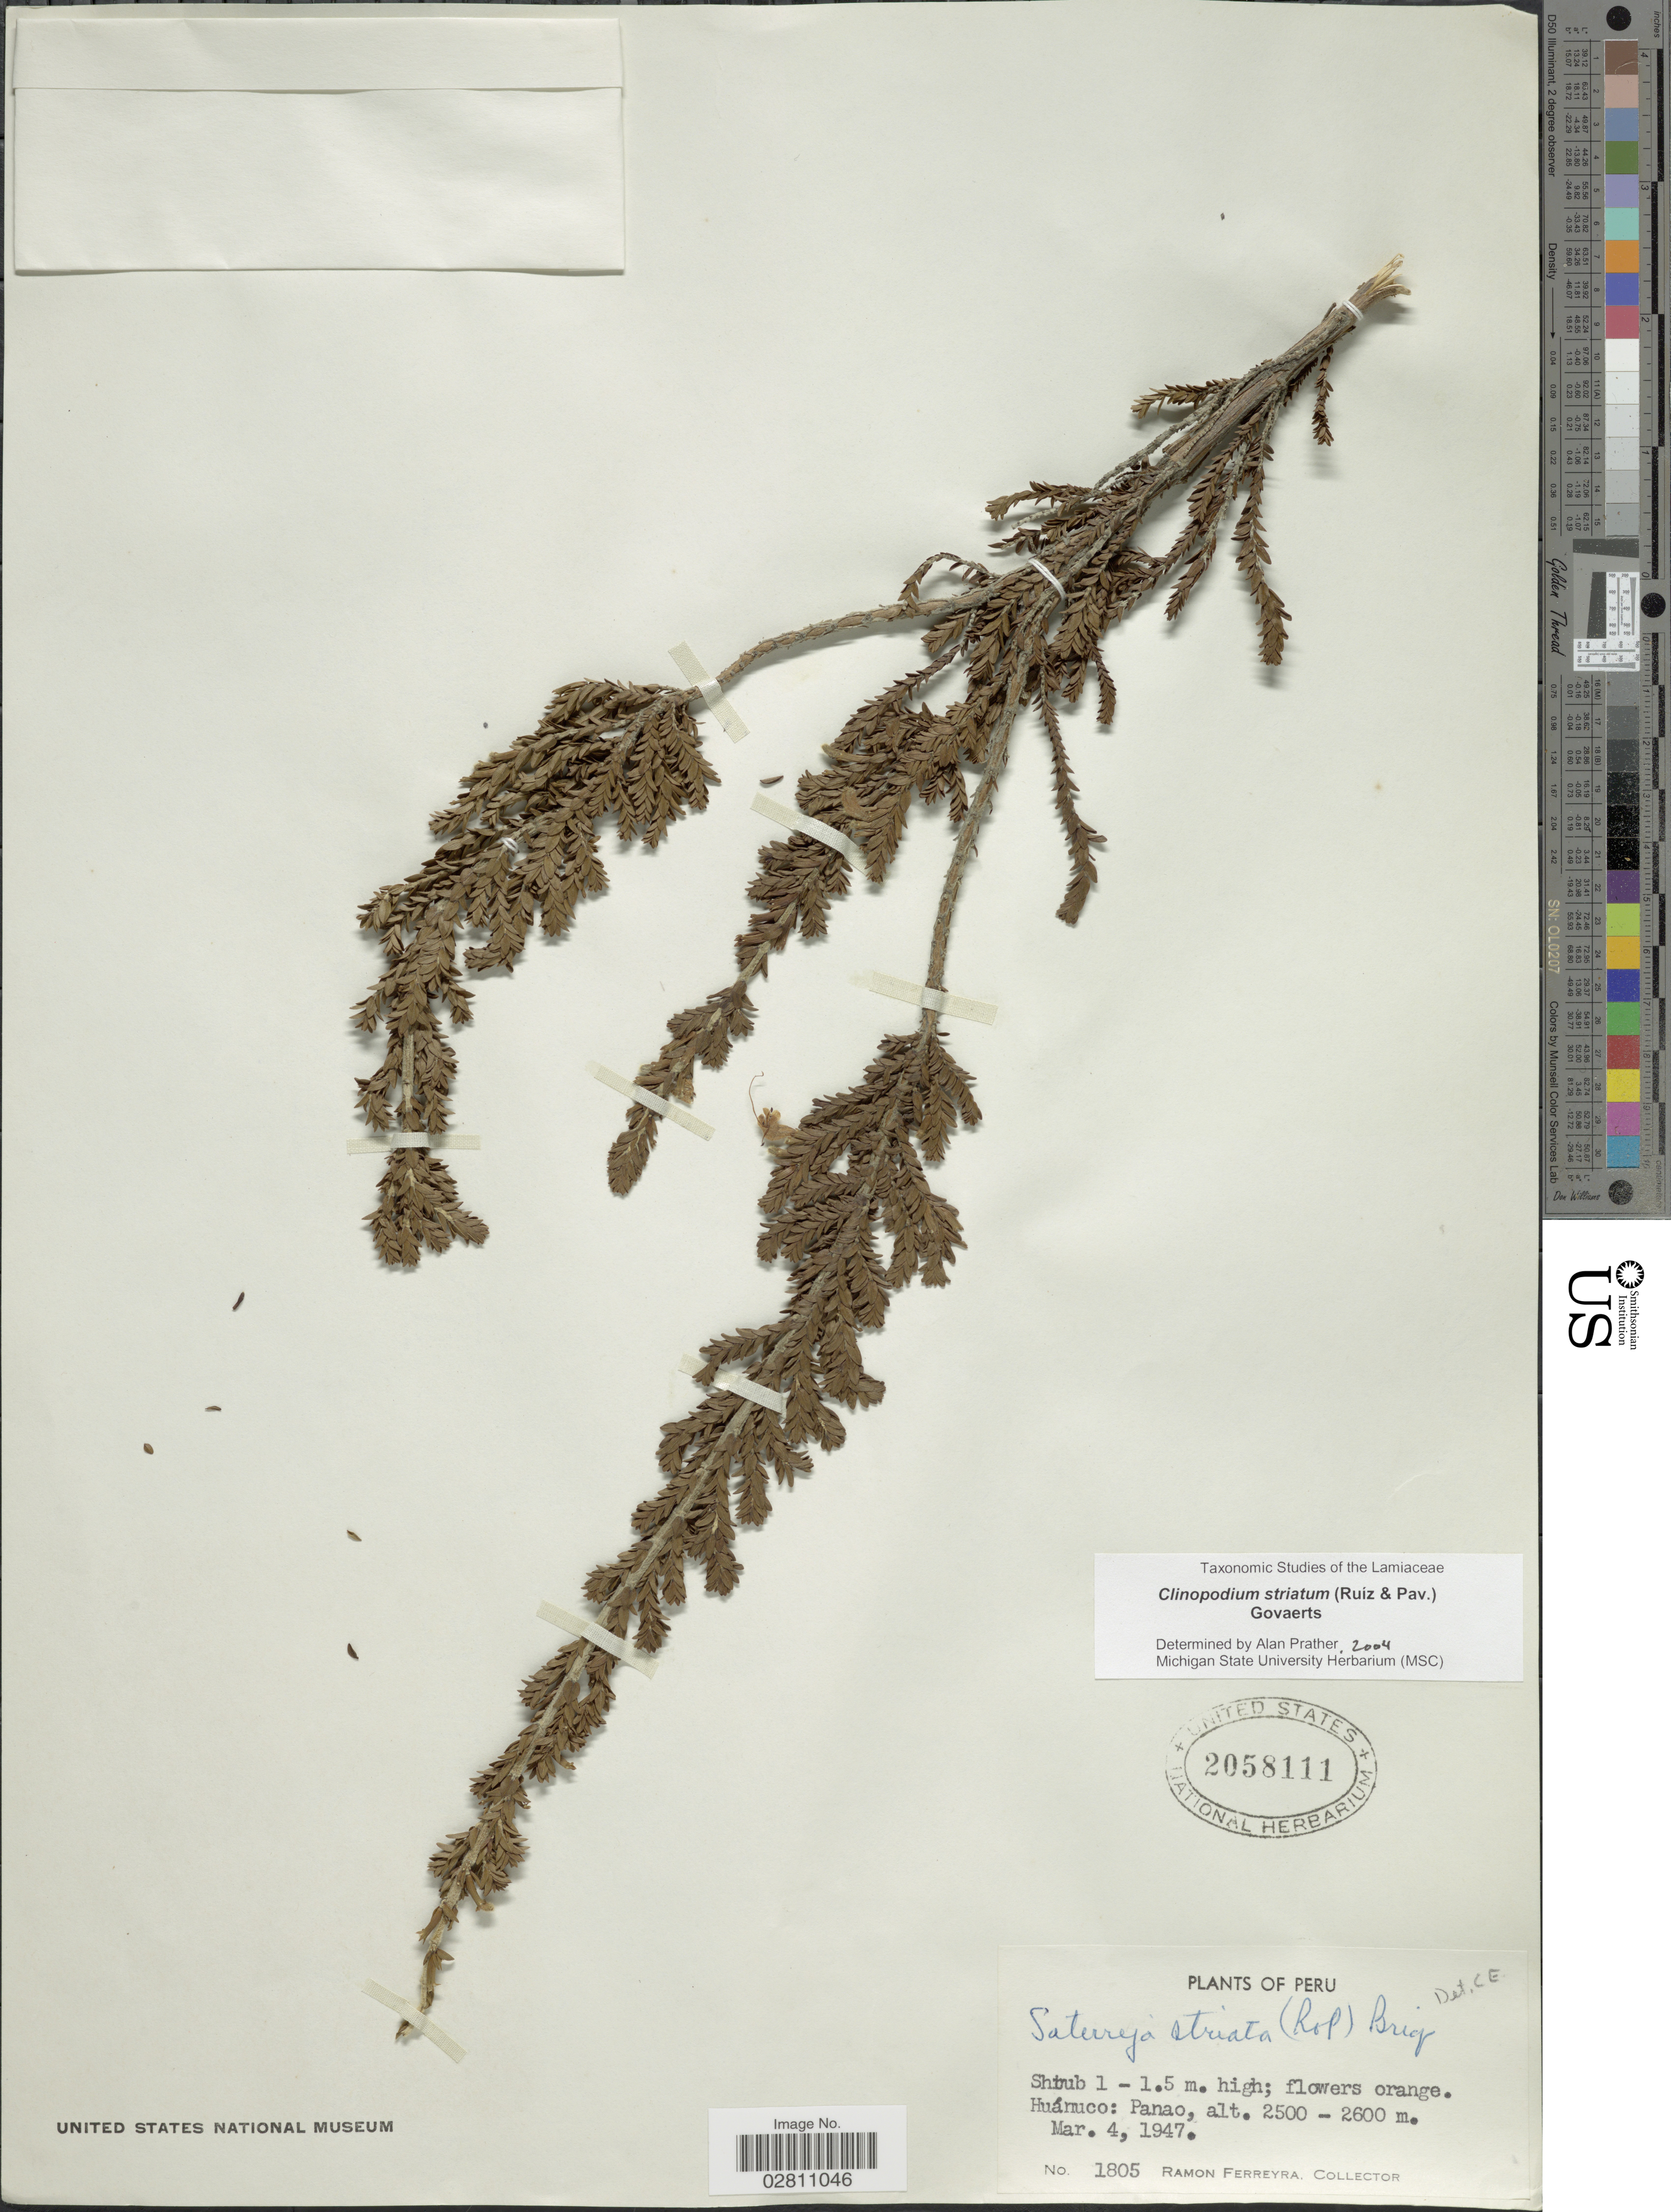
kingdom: Plantae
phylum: Tracheophyta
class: Magnoliopsida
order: Lamiales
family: Lamiaceae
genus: Clinopodium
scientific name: Clinopodium striatum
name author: (Ruiz & Pav.) Govaerts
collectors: R. A. Ferreyra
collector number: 1805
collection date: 1947-03-04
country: Peru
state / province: Huánuco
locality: Huánuco: Panao.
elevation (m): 2500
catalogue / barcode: US 2058111